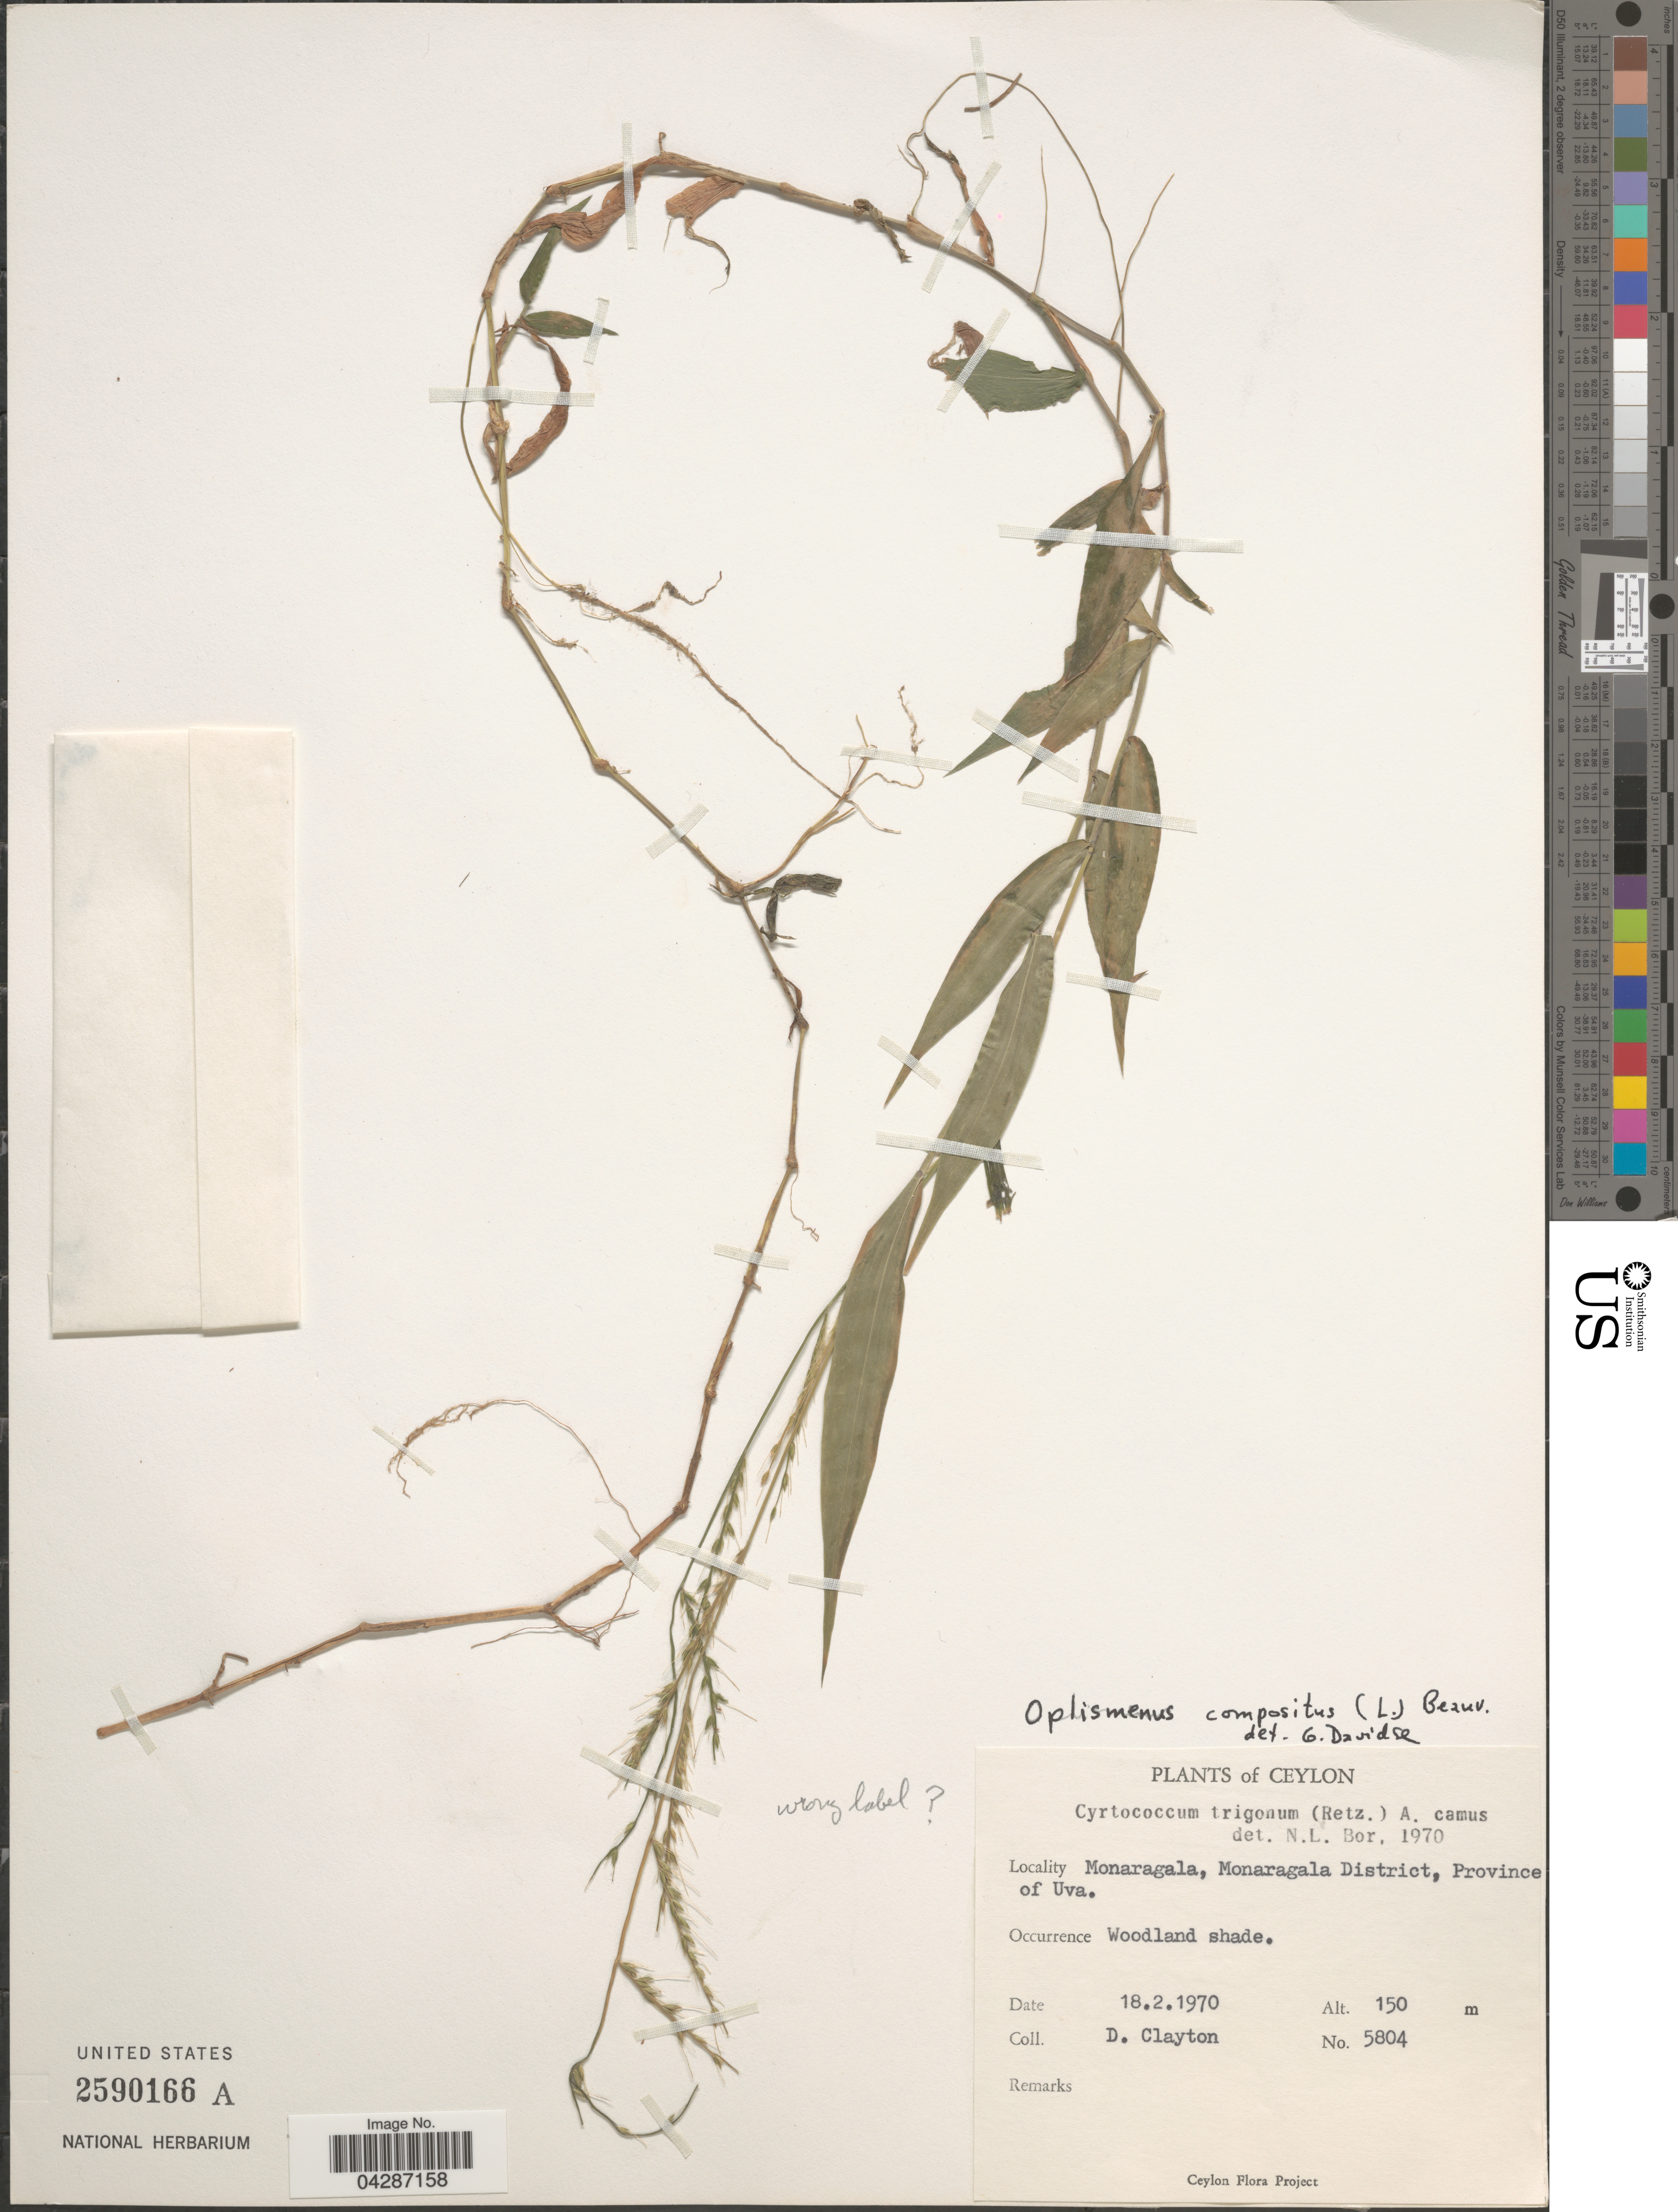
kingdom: Plantae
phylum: Tracheophyta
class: Liliopsida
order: Poales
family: Poaceae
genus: Oplismenus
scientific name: Oplismenus compositus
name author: (L.) P. Beauv.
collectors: D. Clayton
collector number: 5804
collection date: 1970-02-18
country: Sri Lanka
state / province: Uva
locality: Ceylon. Monaragala, Monaragala District. Woodland shade.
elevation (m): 150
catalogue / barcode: US 2590166A